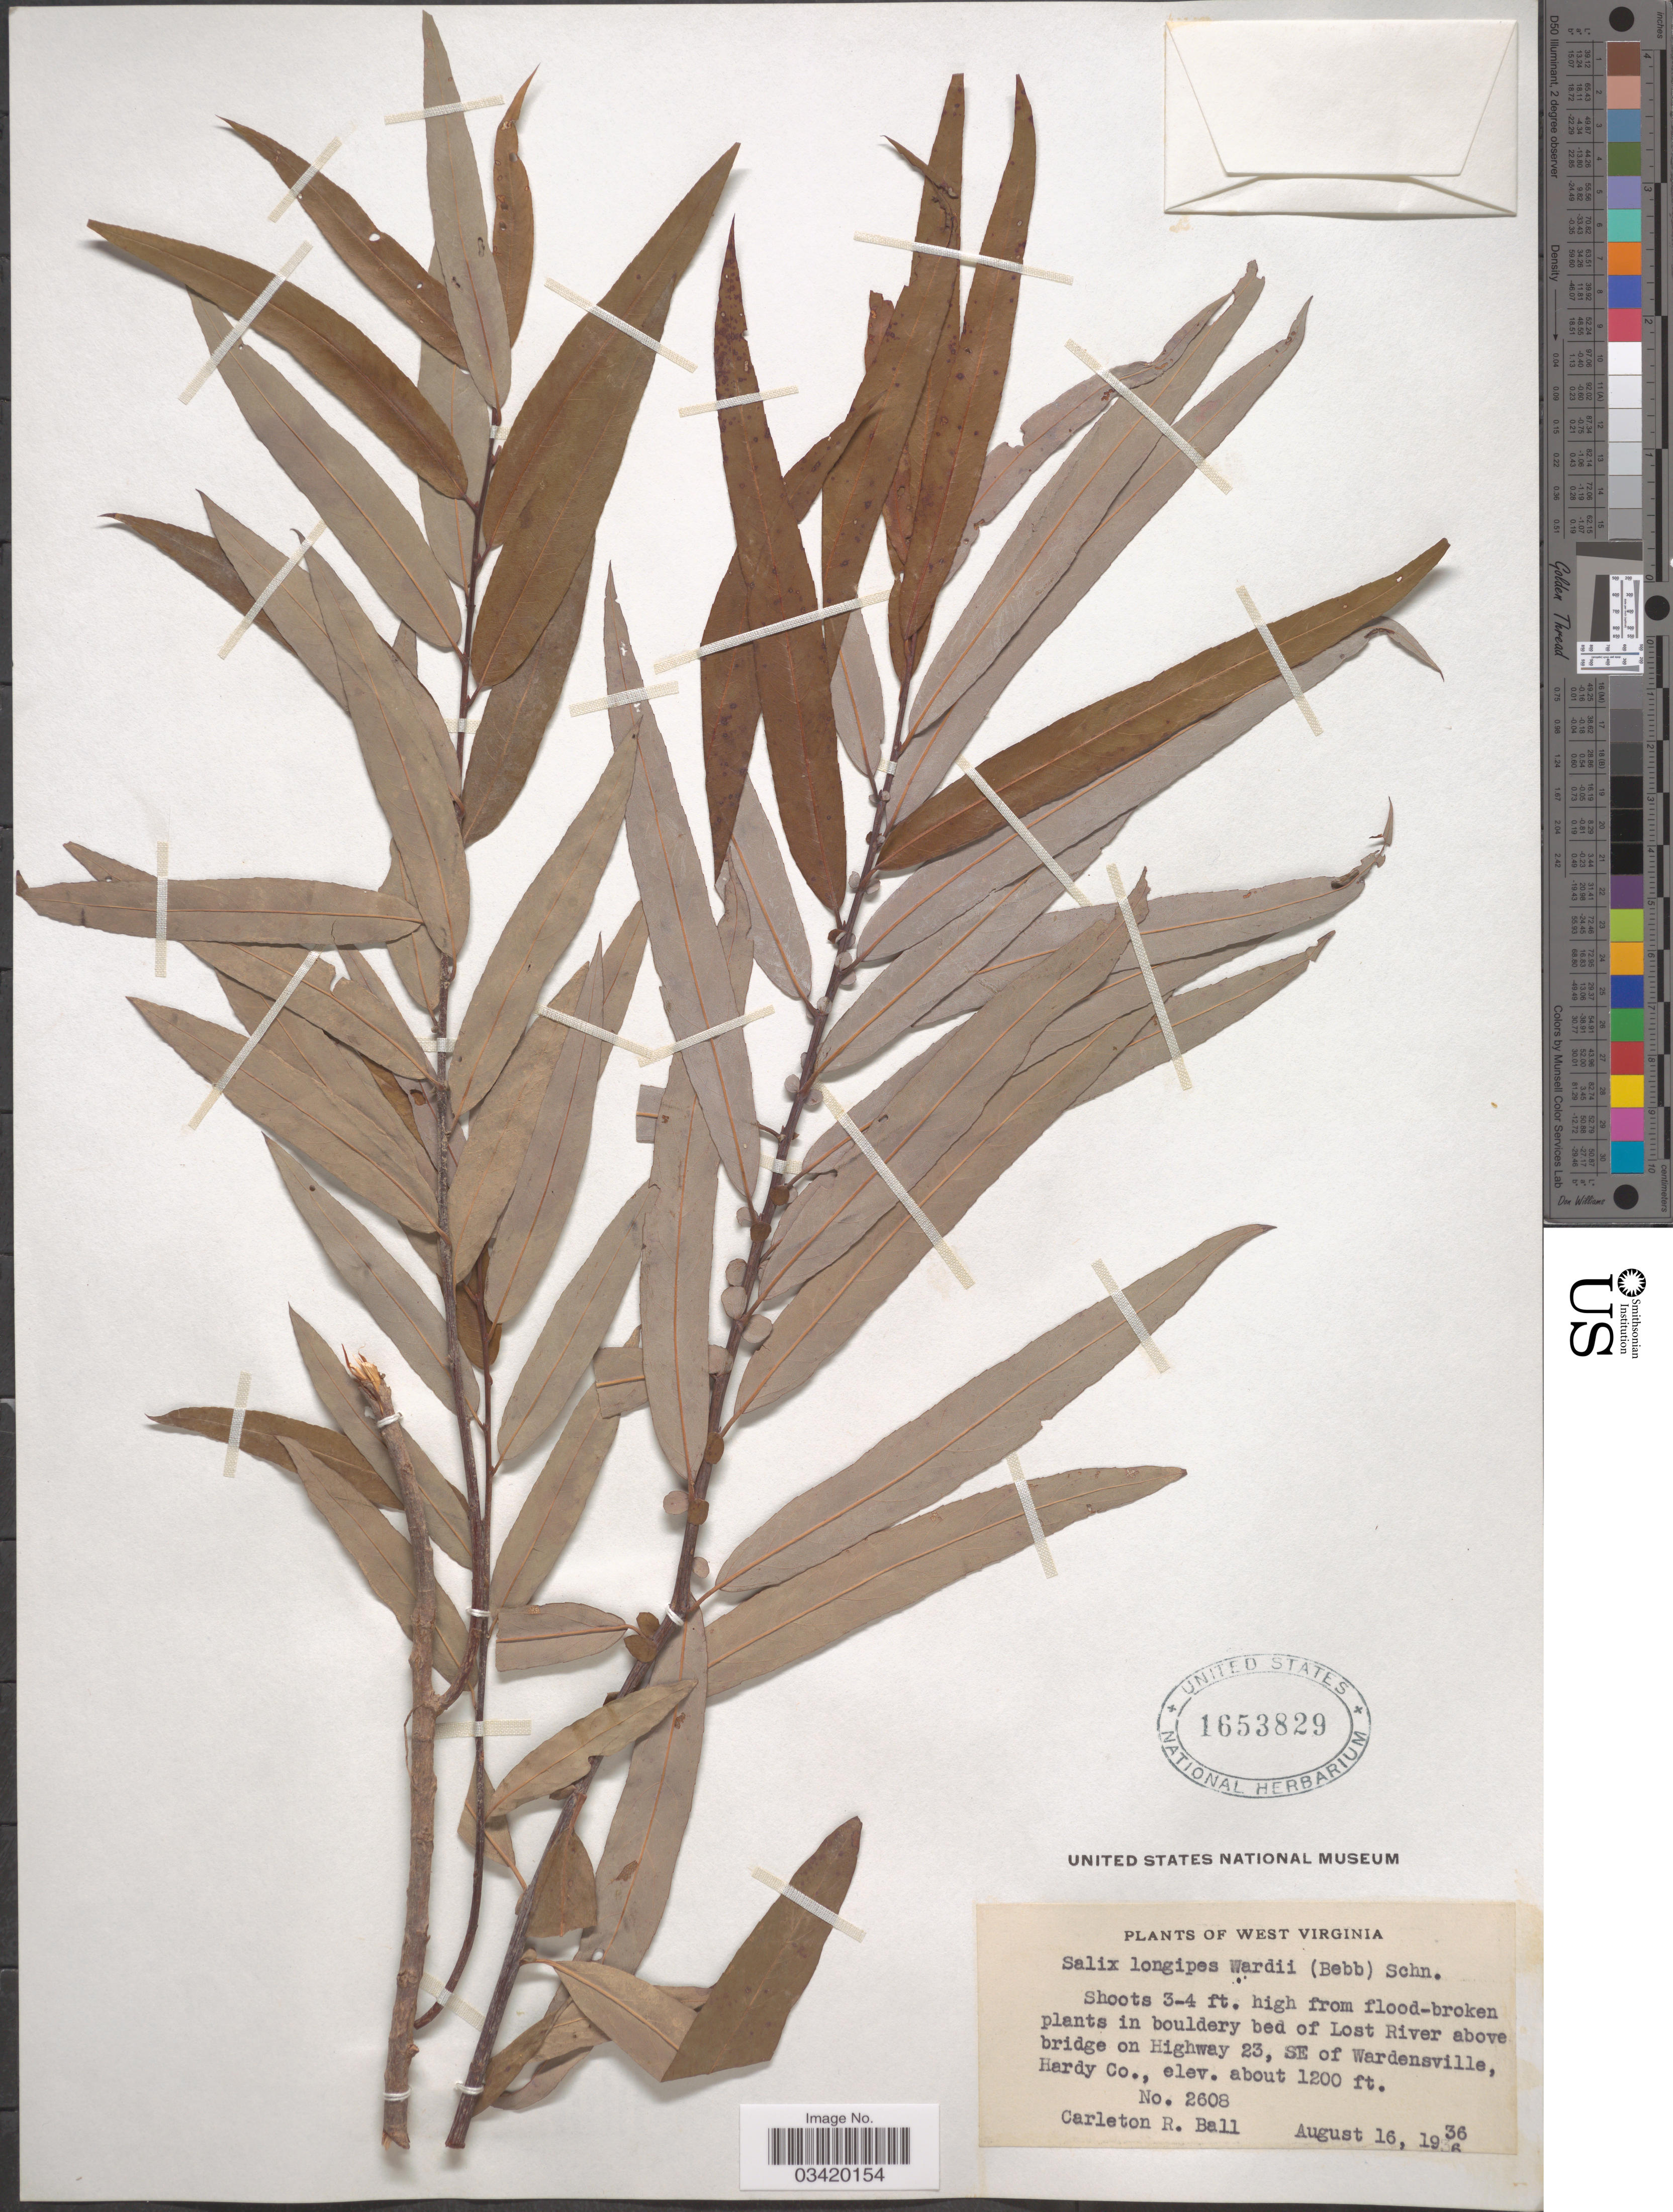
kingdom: Plantae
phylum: Tracheophyta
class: Magnoliopsida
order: Malpighiales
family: Salicaceae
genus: Salix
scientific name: Salix caroliniana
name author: Michx.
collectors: C. R. Ball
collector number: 2608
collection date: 1936-08-16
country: United States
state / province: West Virginia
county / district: Hardy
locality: In bouldery bed of Lost River above bridge on Highway 23, SE of Wardensville, Hardy Co.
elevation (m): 366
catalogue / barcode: US 1653829